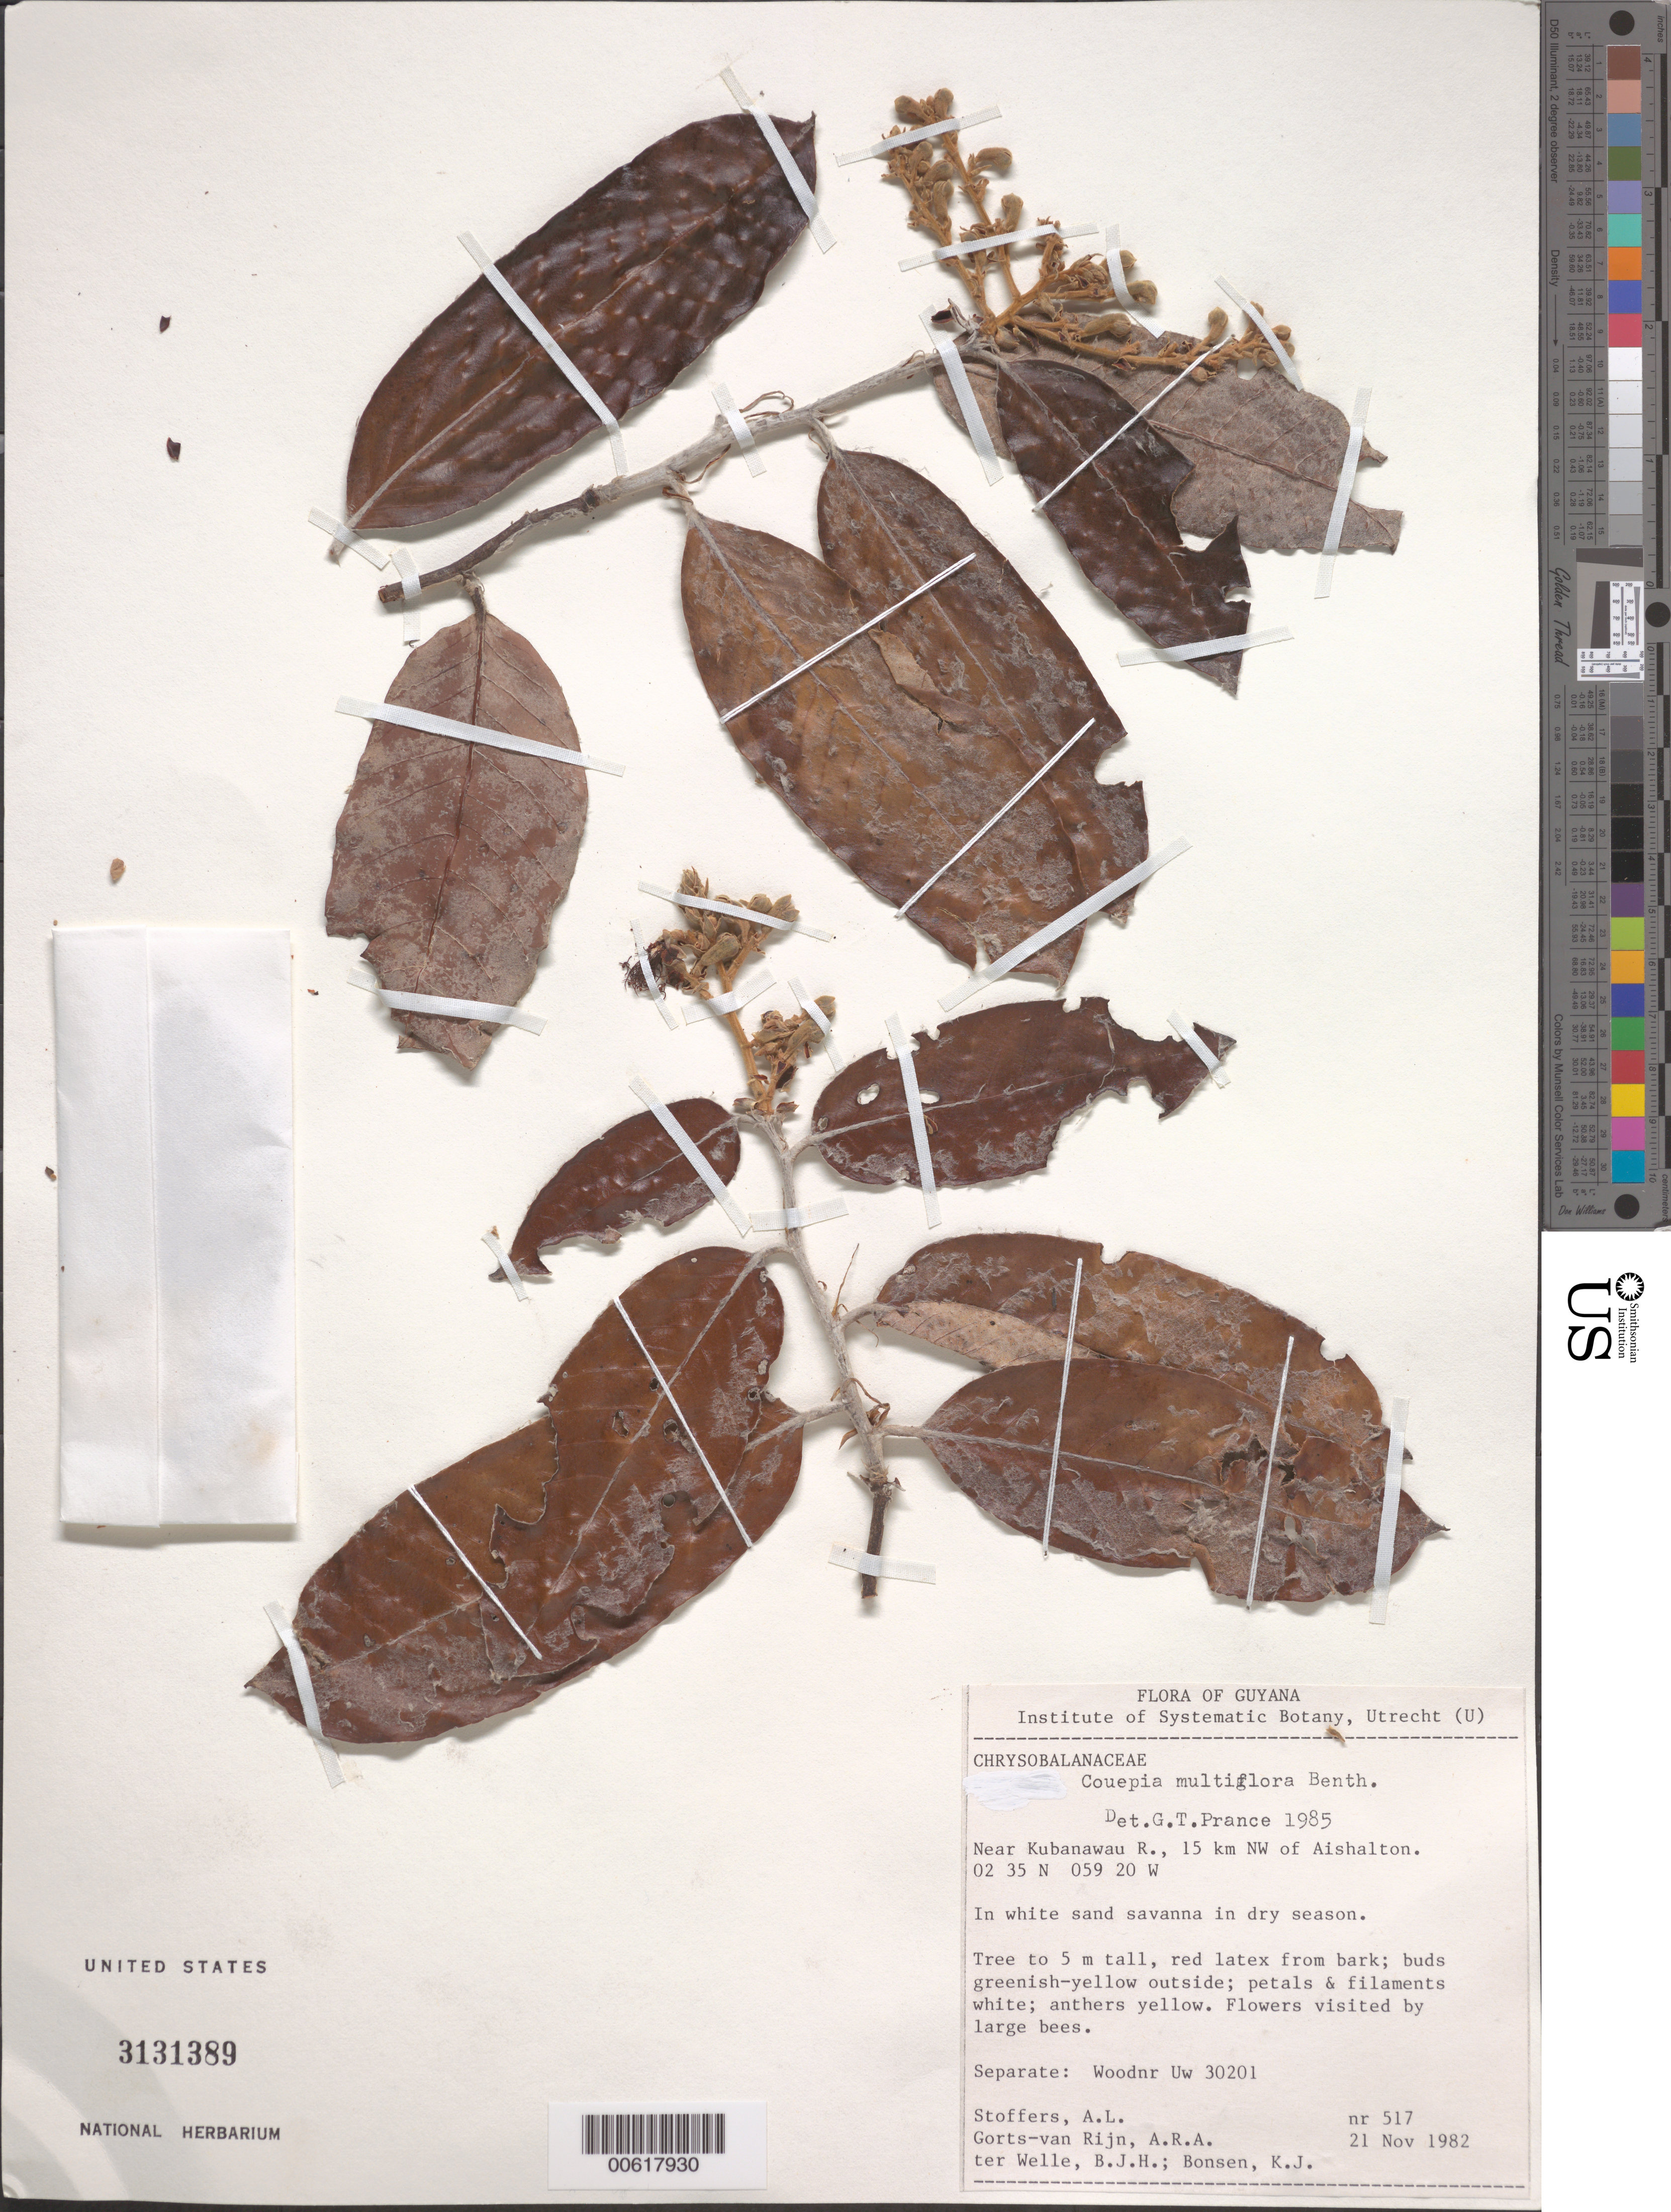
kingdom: Plantae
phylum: Tracheophyta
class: Magnoliopsida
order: Malpighiales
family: Chrysobalanaceae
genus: Couepia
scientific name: Couepia multiflora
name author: Benth.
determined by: Prance, G. T.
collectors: A. Stoffers, A. .R. A. Görts-van Rijn, B. Welle & K. Bonsen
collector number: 517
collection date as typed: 21-Nov-82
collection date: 1982-11-21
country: Guyana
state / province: U. Takutu-U. Essequibo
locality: Kubanawau R., 15 km NW of Aishalton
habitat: White sand savanna in dry season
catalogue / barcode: US 3131389